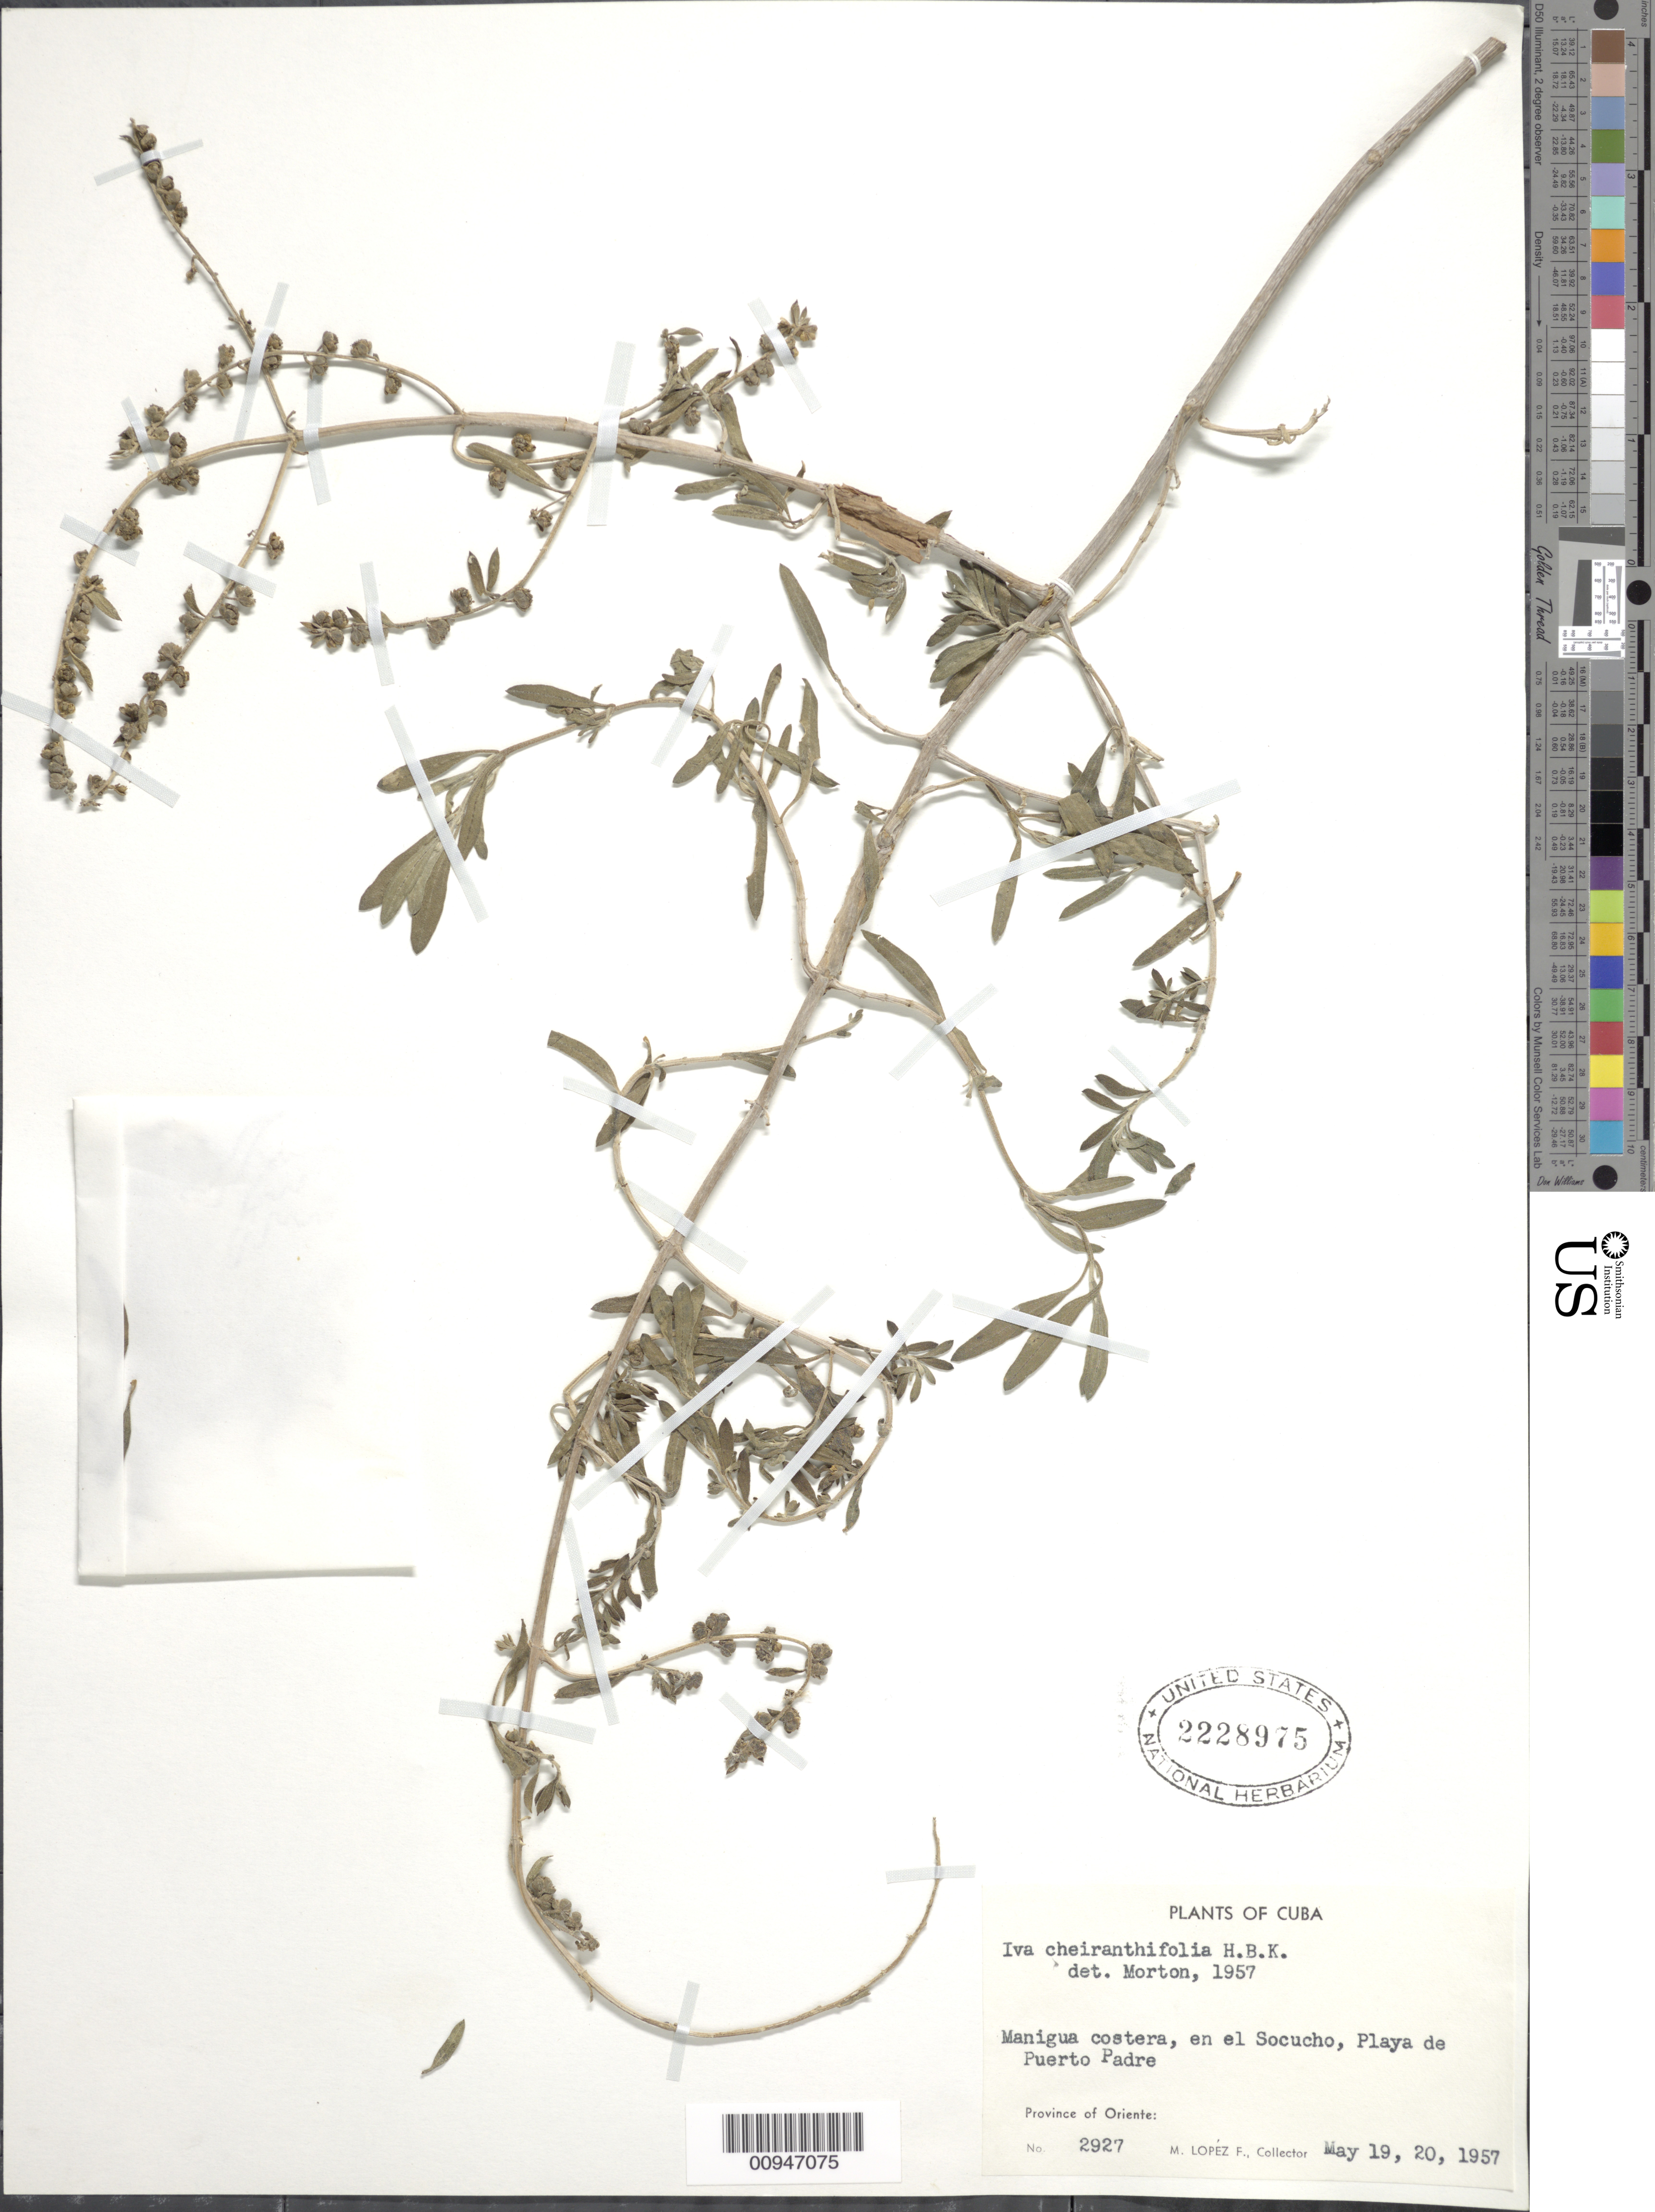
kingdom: Plantae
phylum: Tracheophyta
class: Magnoliopsida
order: Asterales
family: Asteraceae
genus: Iva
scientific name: Iva cheiranthifolia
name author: Kunth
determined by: Morton, C. V.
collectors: M. López Figueiras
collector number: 2927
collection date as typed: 19 May 1957 to 20 May 1957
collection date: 1957-05-19/1957-05-20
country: Cuba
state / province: Oriente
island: Cuba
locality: Manigua costera, en el Socucho, Playa de Puerto Padre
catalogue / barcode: US 2228975